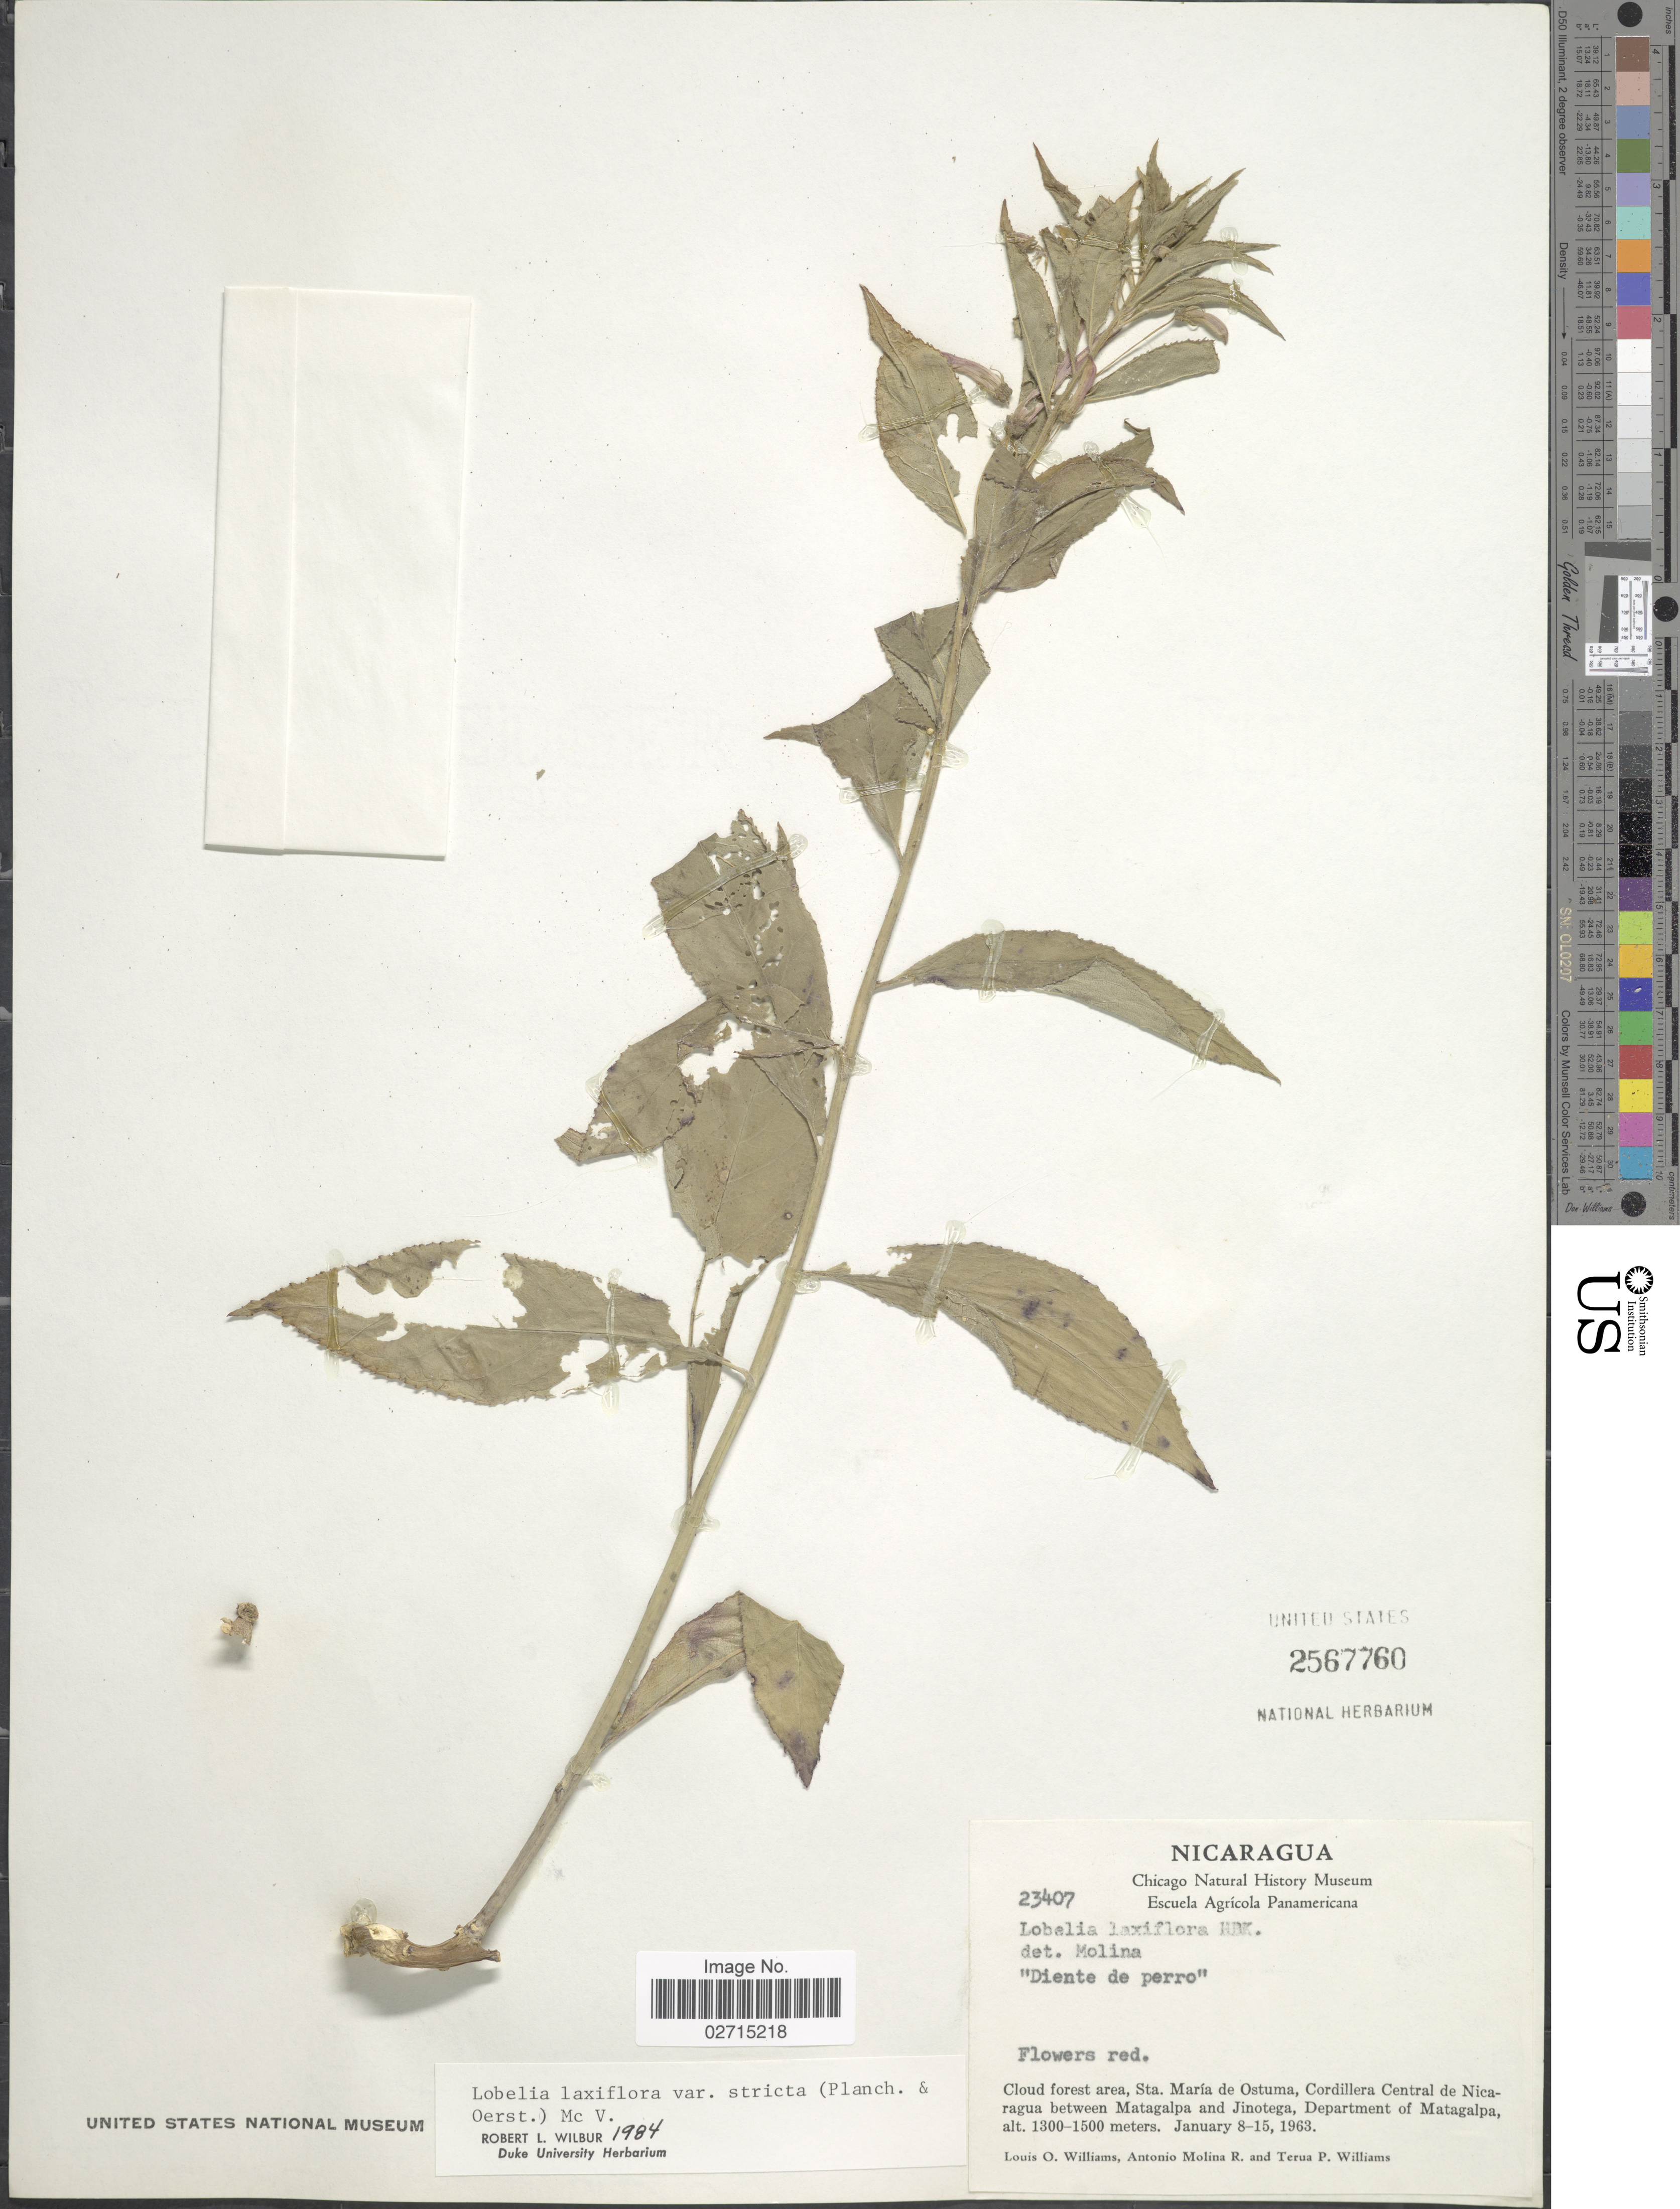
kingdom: Plantae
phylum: Tracheophyta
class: Magnoliopsida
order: Asterales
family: Campanulaceae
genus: Lobelia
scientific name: Lobelia laxiflora var. stricta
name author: (Planch. & Oerst.) McVaugh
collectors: L. O. Williams, A. Molina R. & T. P. Williams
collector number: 23407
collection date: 1963-01-08/1963-01-15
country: Nicaragua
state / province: Matagalpa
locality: Cloud forest area, Sta María de Ostuma, Cordillera Central de Nicaragua between Matagalpa and Jinotega, Department of Matagalpa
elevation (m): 1300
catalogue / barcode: US 2567760